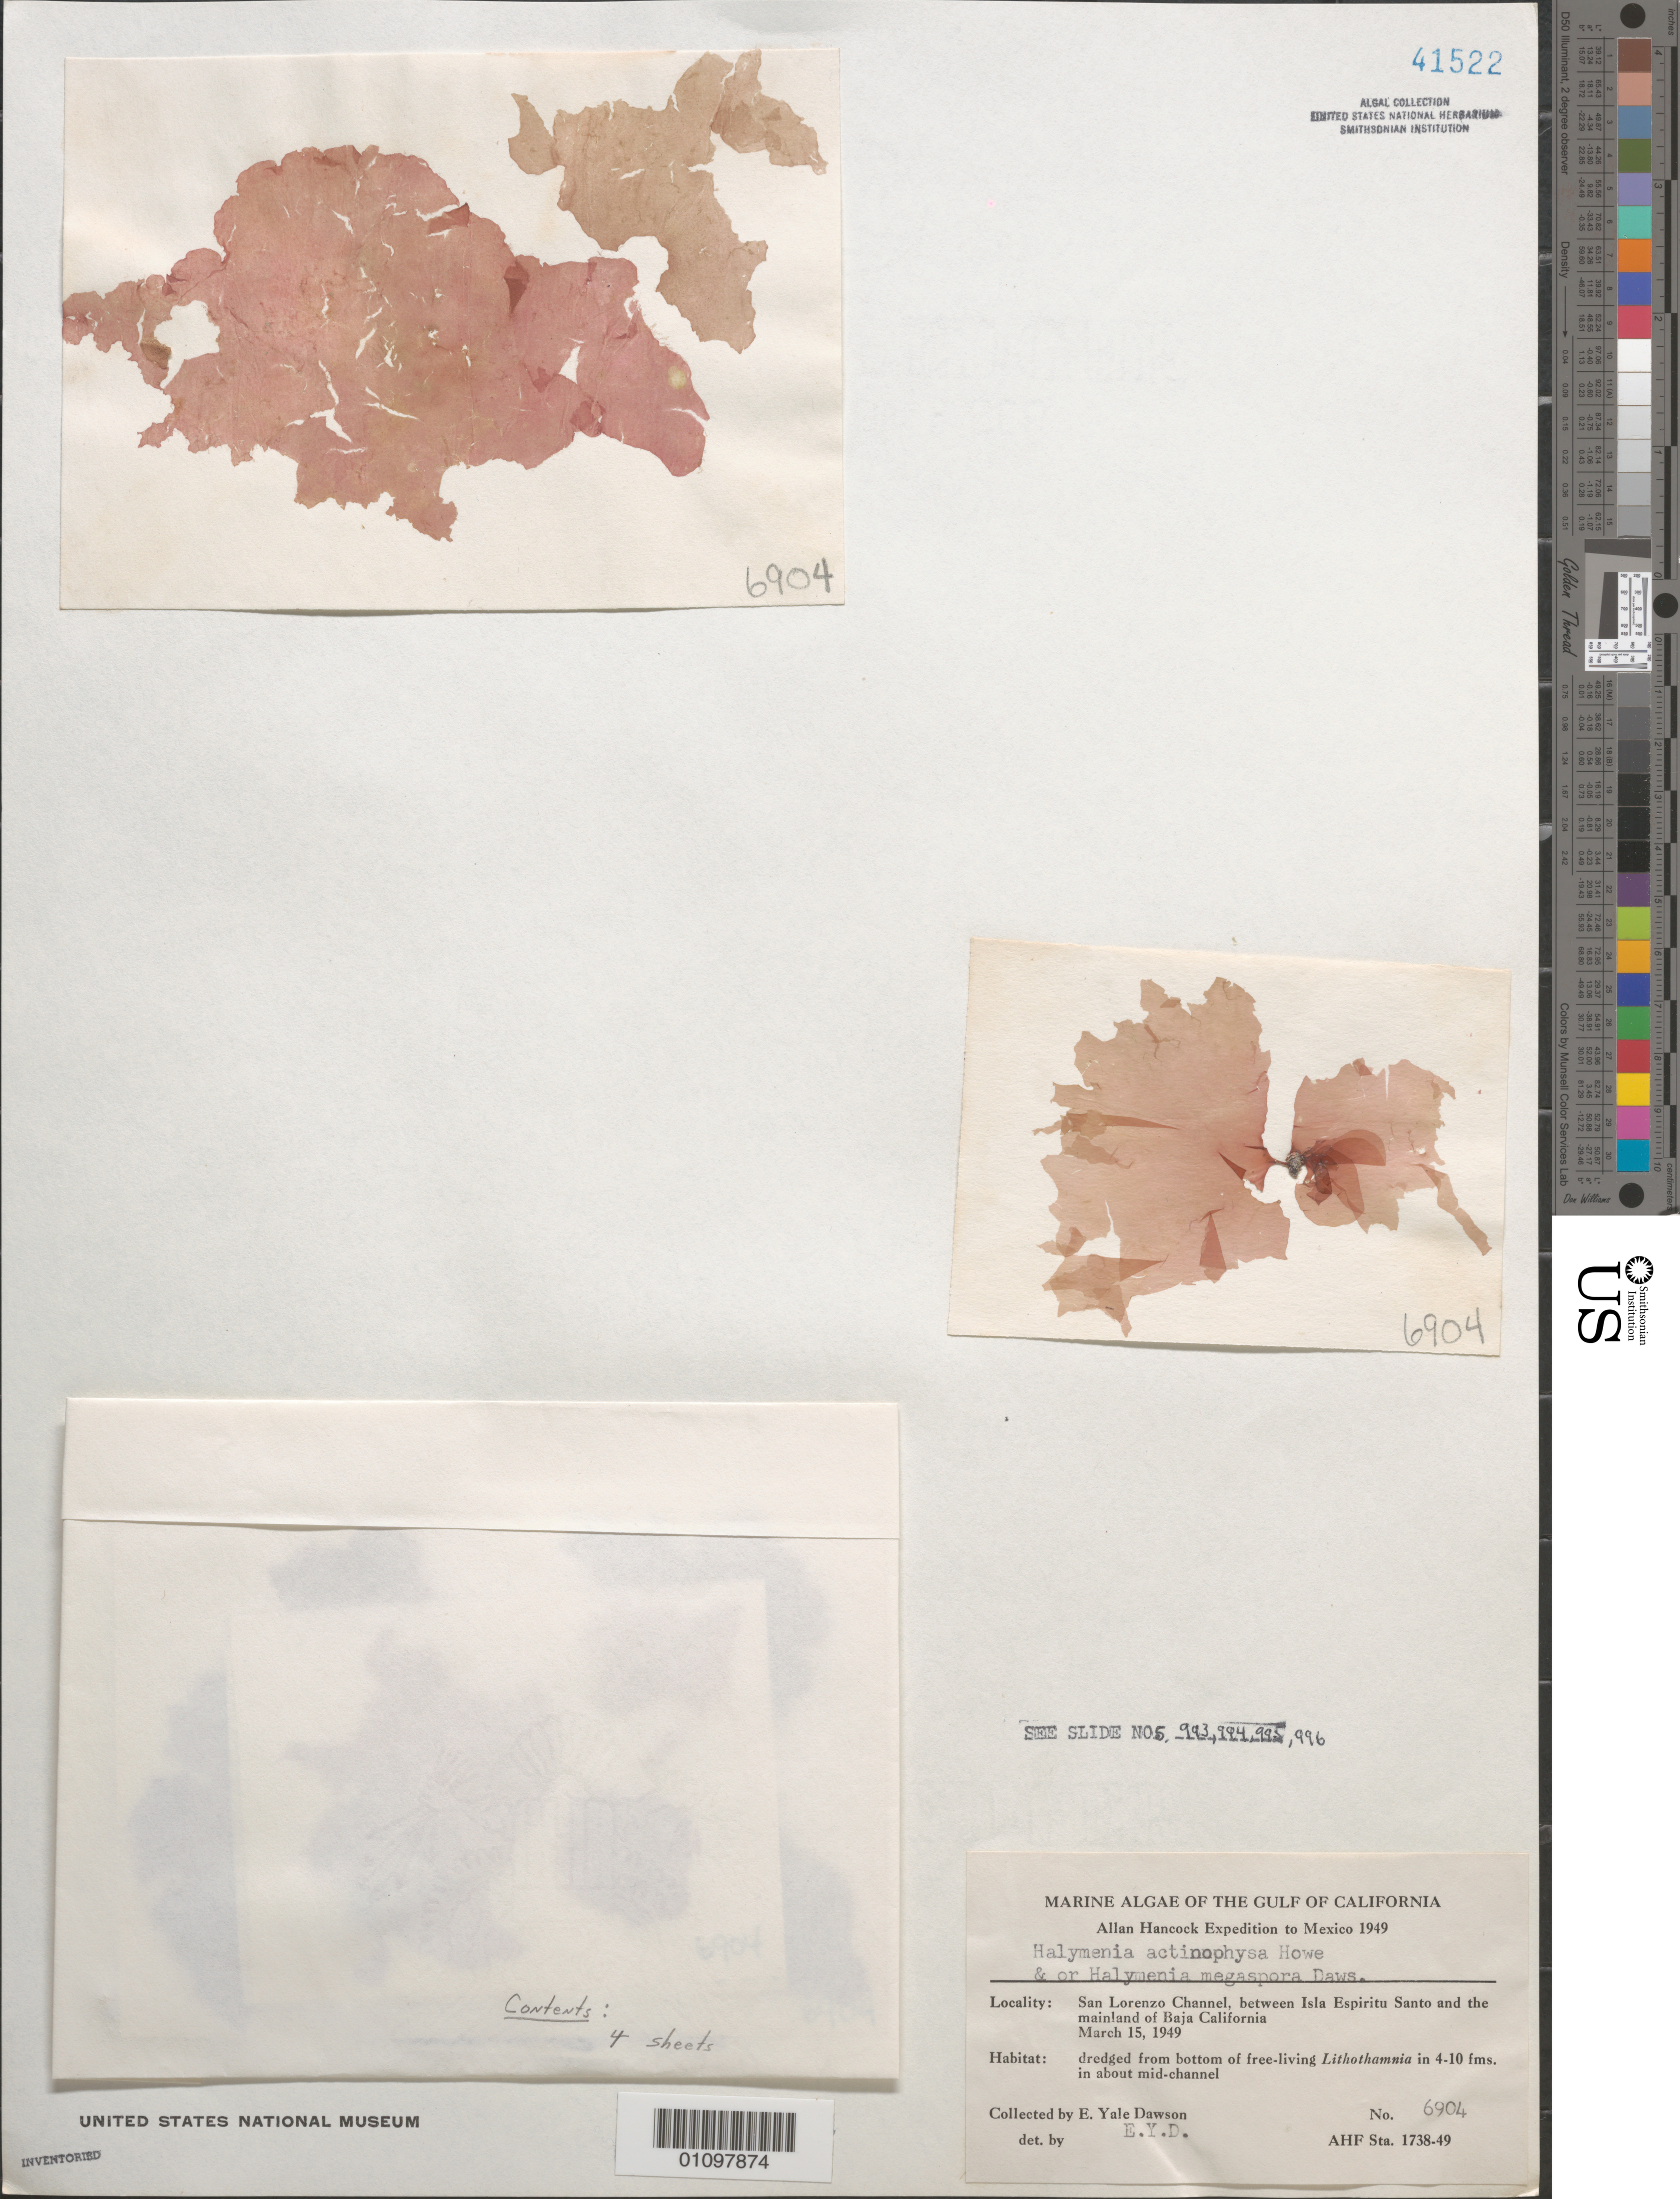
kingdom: Plantae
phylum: Rhodophyta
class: Florideophyceae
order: Halymeniales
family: Halymeniaceae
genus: Halymenia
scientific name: Halymenia actinophysa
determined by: Dawson, E. Y.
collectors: E. Y. Dawson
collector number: EYD 6904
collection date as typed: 15 Mar 1949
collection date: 1949-03-15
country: Mexico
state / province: Baja California Sur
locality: San Lorenzo Channel, between Isla Espiritu Santo and Baja California mainland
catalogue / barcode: US 41522